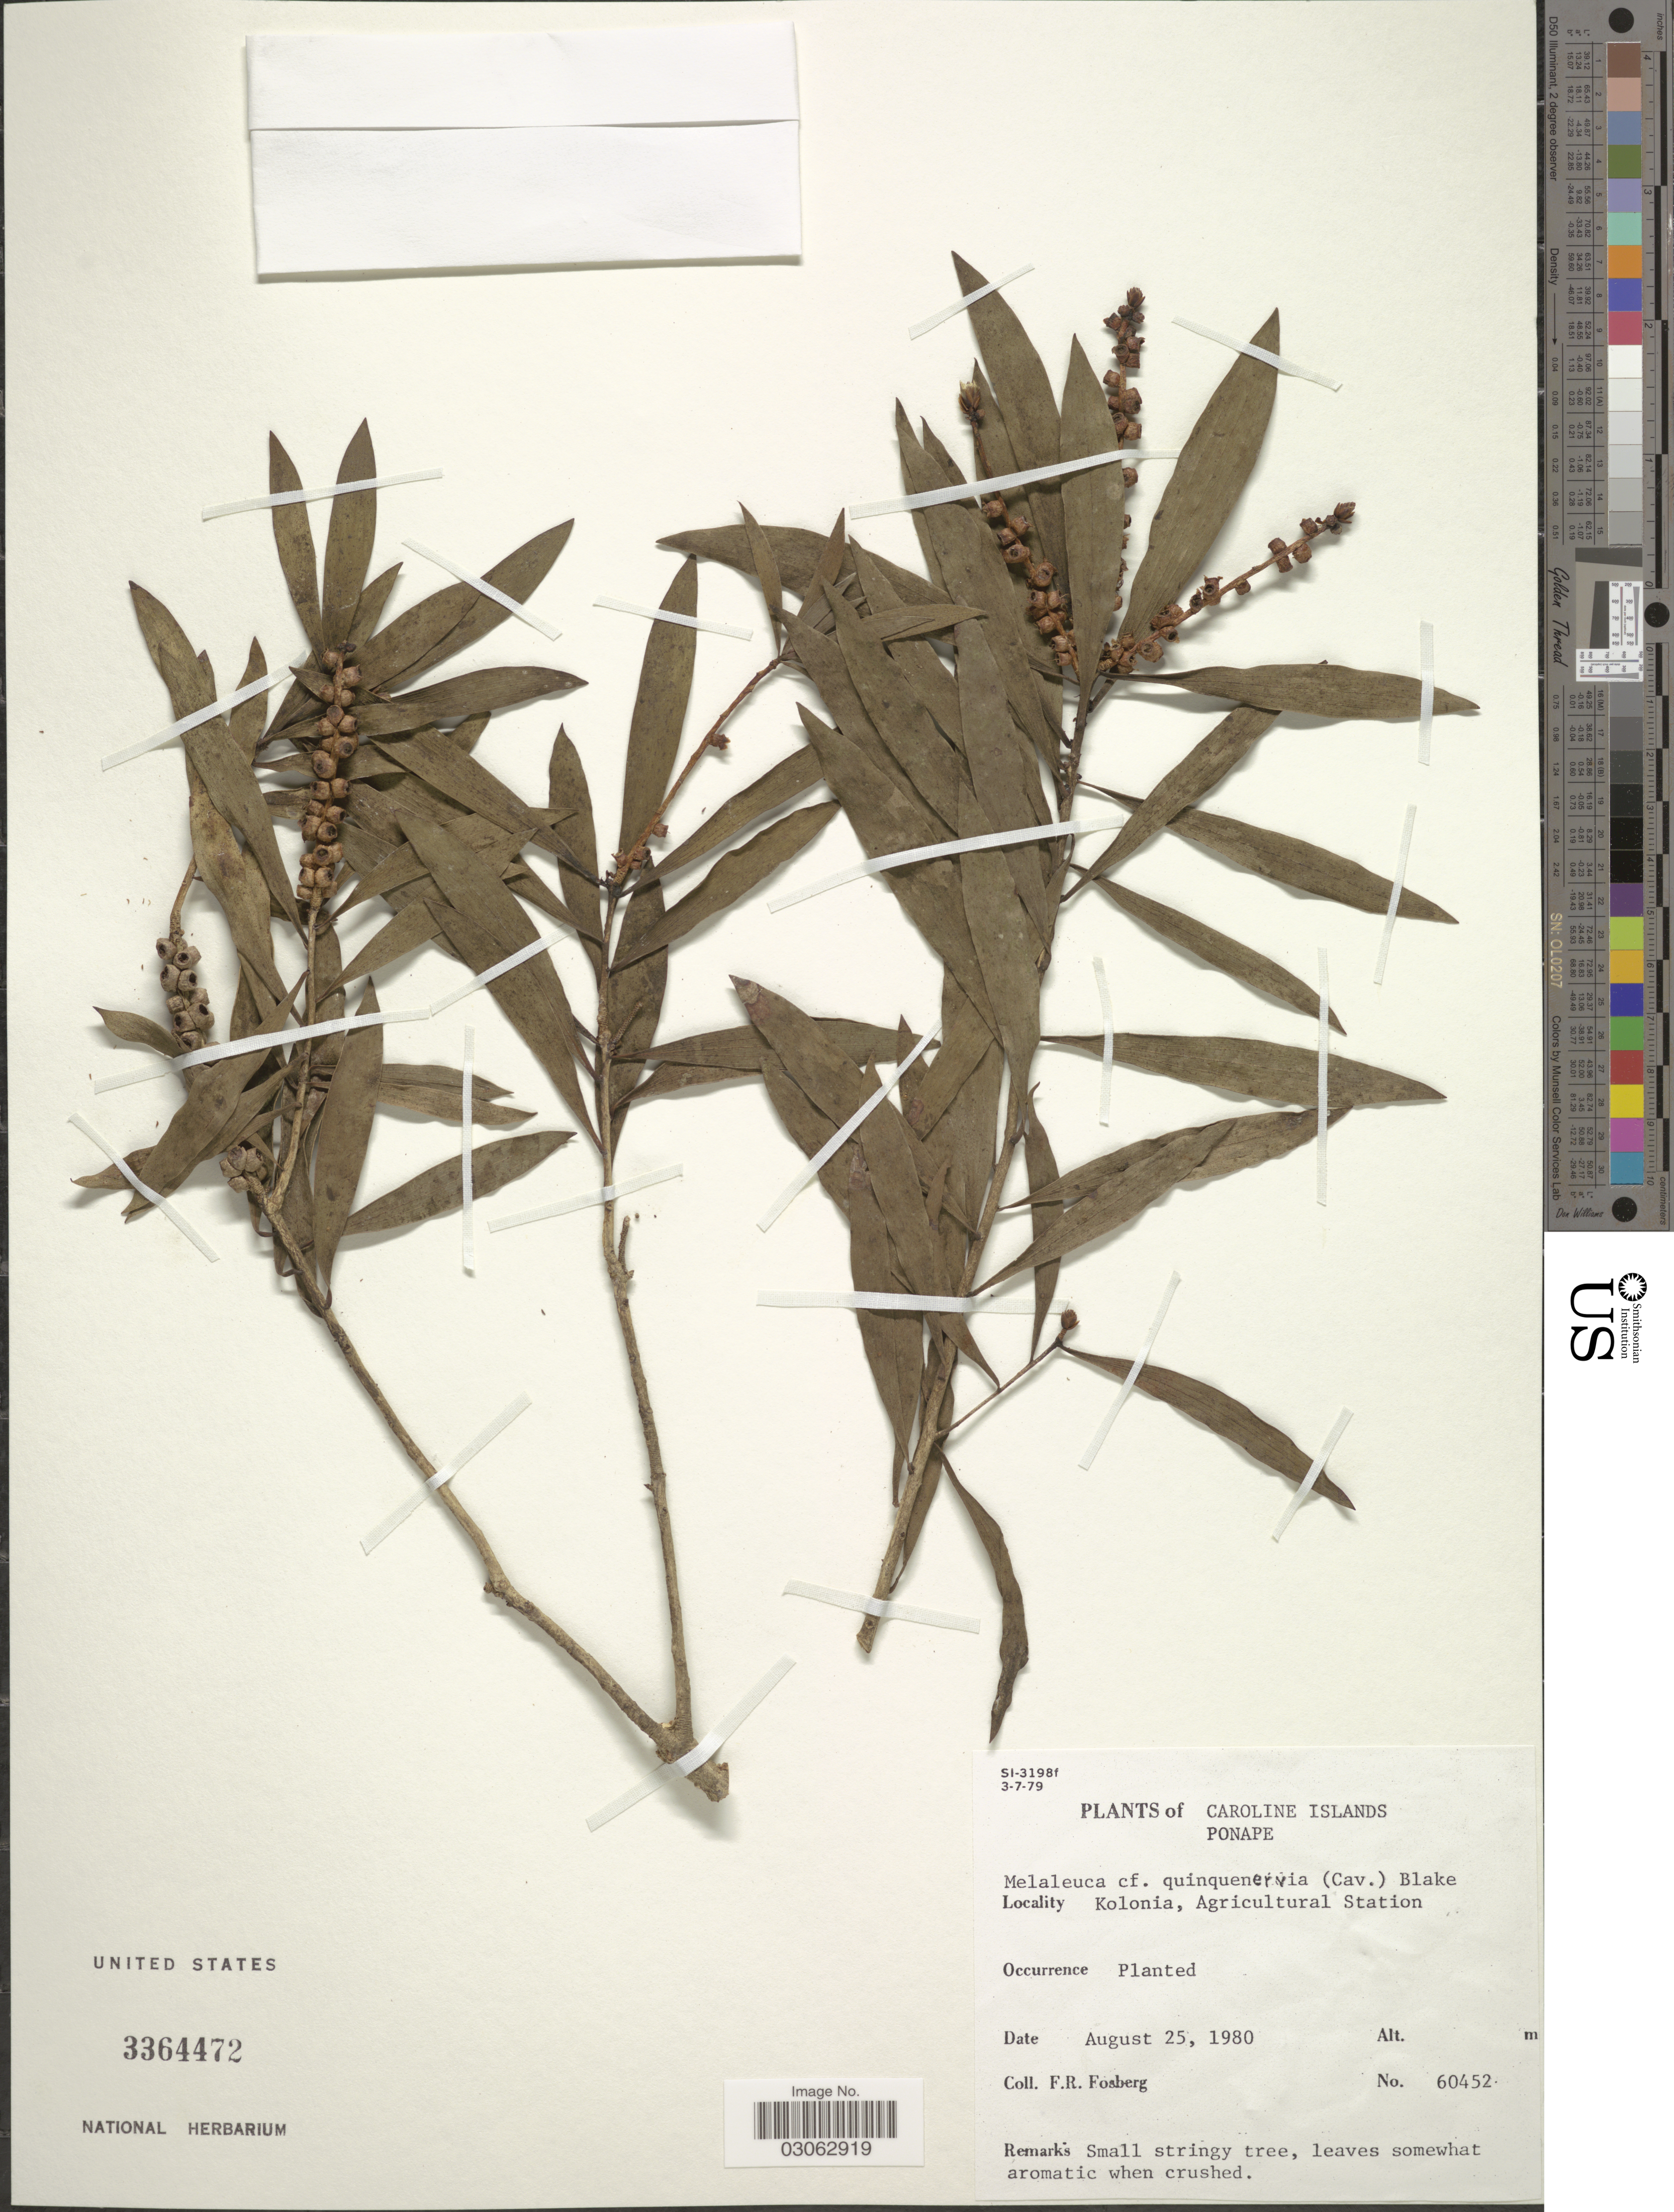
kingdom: Plantae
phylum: Tracheophyta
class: Magnoliopsida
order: Myrtales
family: Myrtaceae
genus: Melaleuca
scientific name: Melaleuca quinquenervia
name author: (Cav.) S.T. Blake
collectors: F. R. Fosberg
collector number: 60452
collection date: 1980-08-25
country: Micronesia, Federated States of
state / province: Pohnpei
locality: Caroline Islands. Ponape. Kolonia, Agricultural Station.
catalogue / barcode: US 3364472